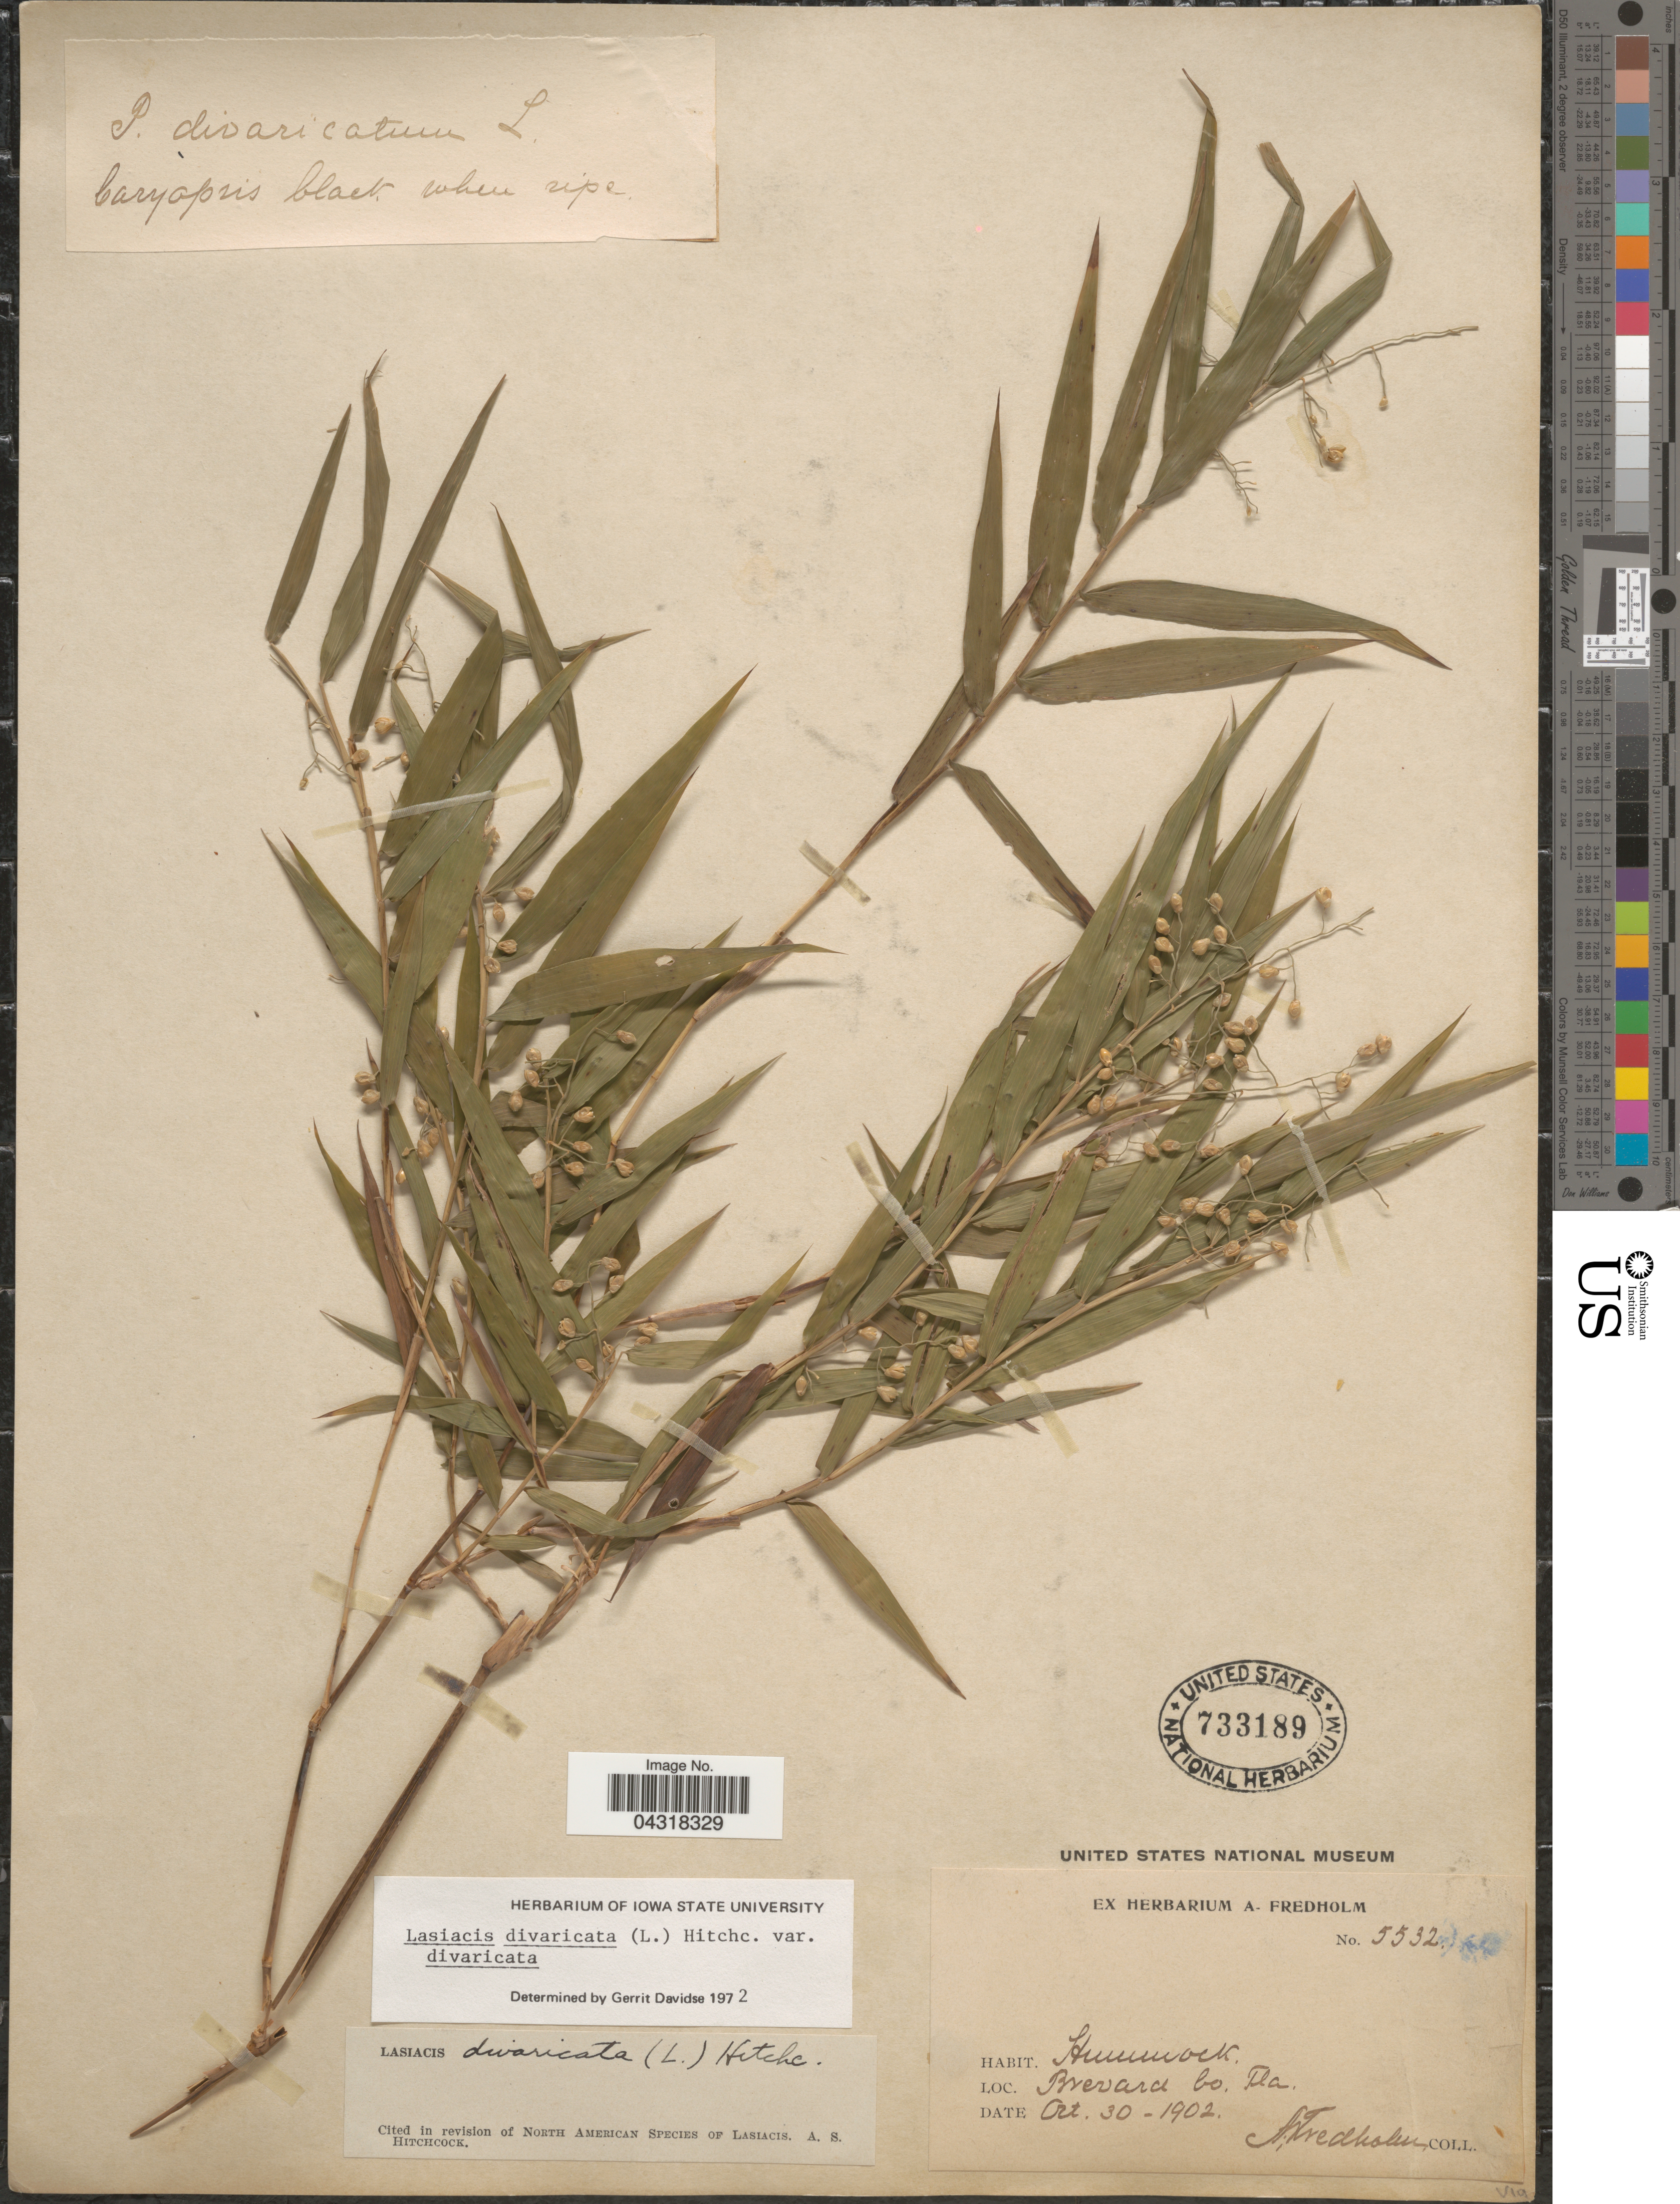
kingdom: Plantae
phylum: Tracheophyta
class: Liliopsida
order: Poales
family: Poaceae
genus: Lasiacis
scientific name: Lasiacis divaricata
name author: (L.) Hitchc.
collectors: A. Fredholm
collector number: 5532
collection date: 1902-10-30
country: United States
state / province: Florida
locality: Hammock. Brevard Co.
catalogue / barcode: US 733189